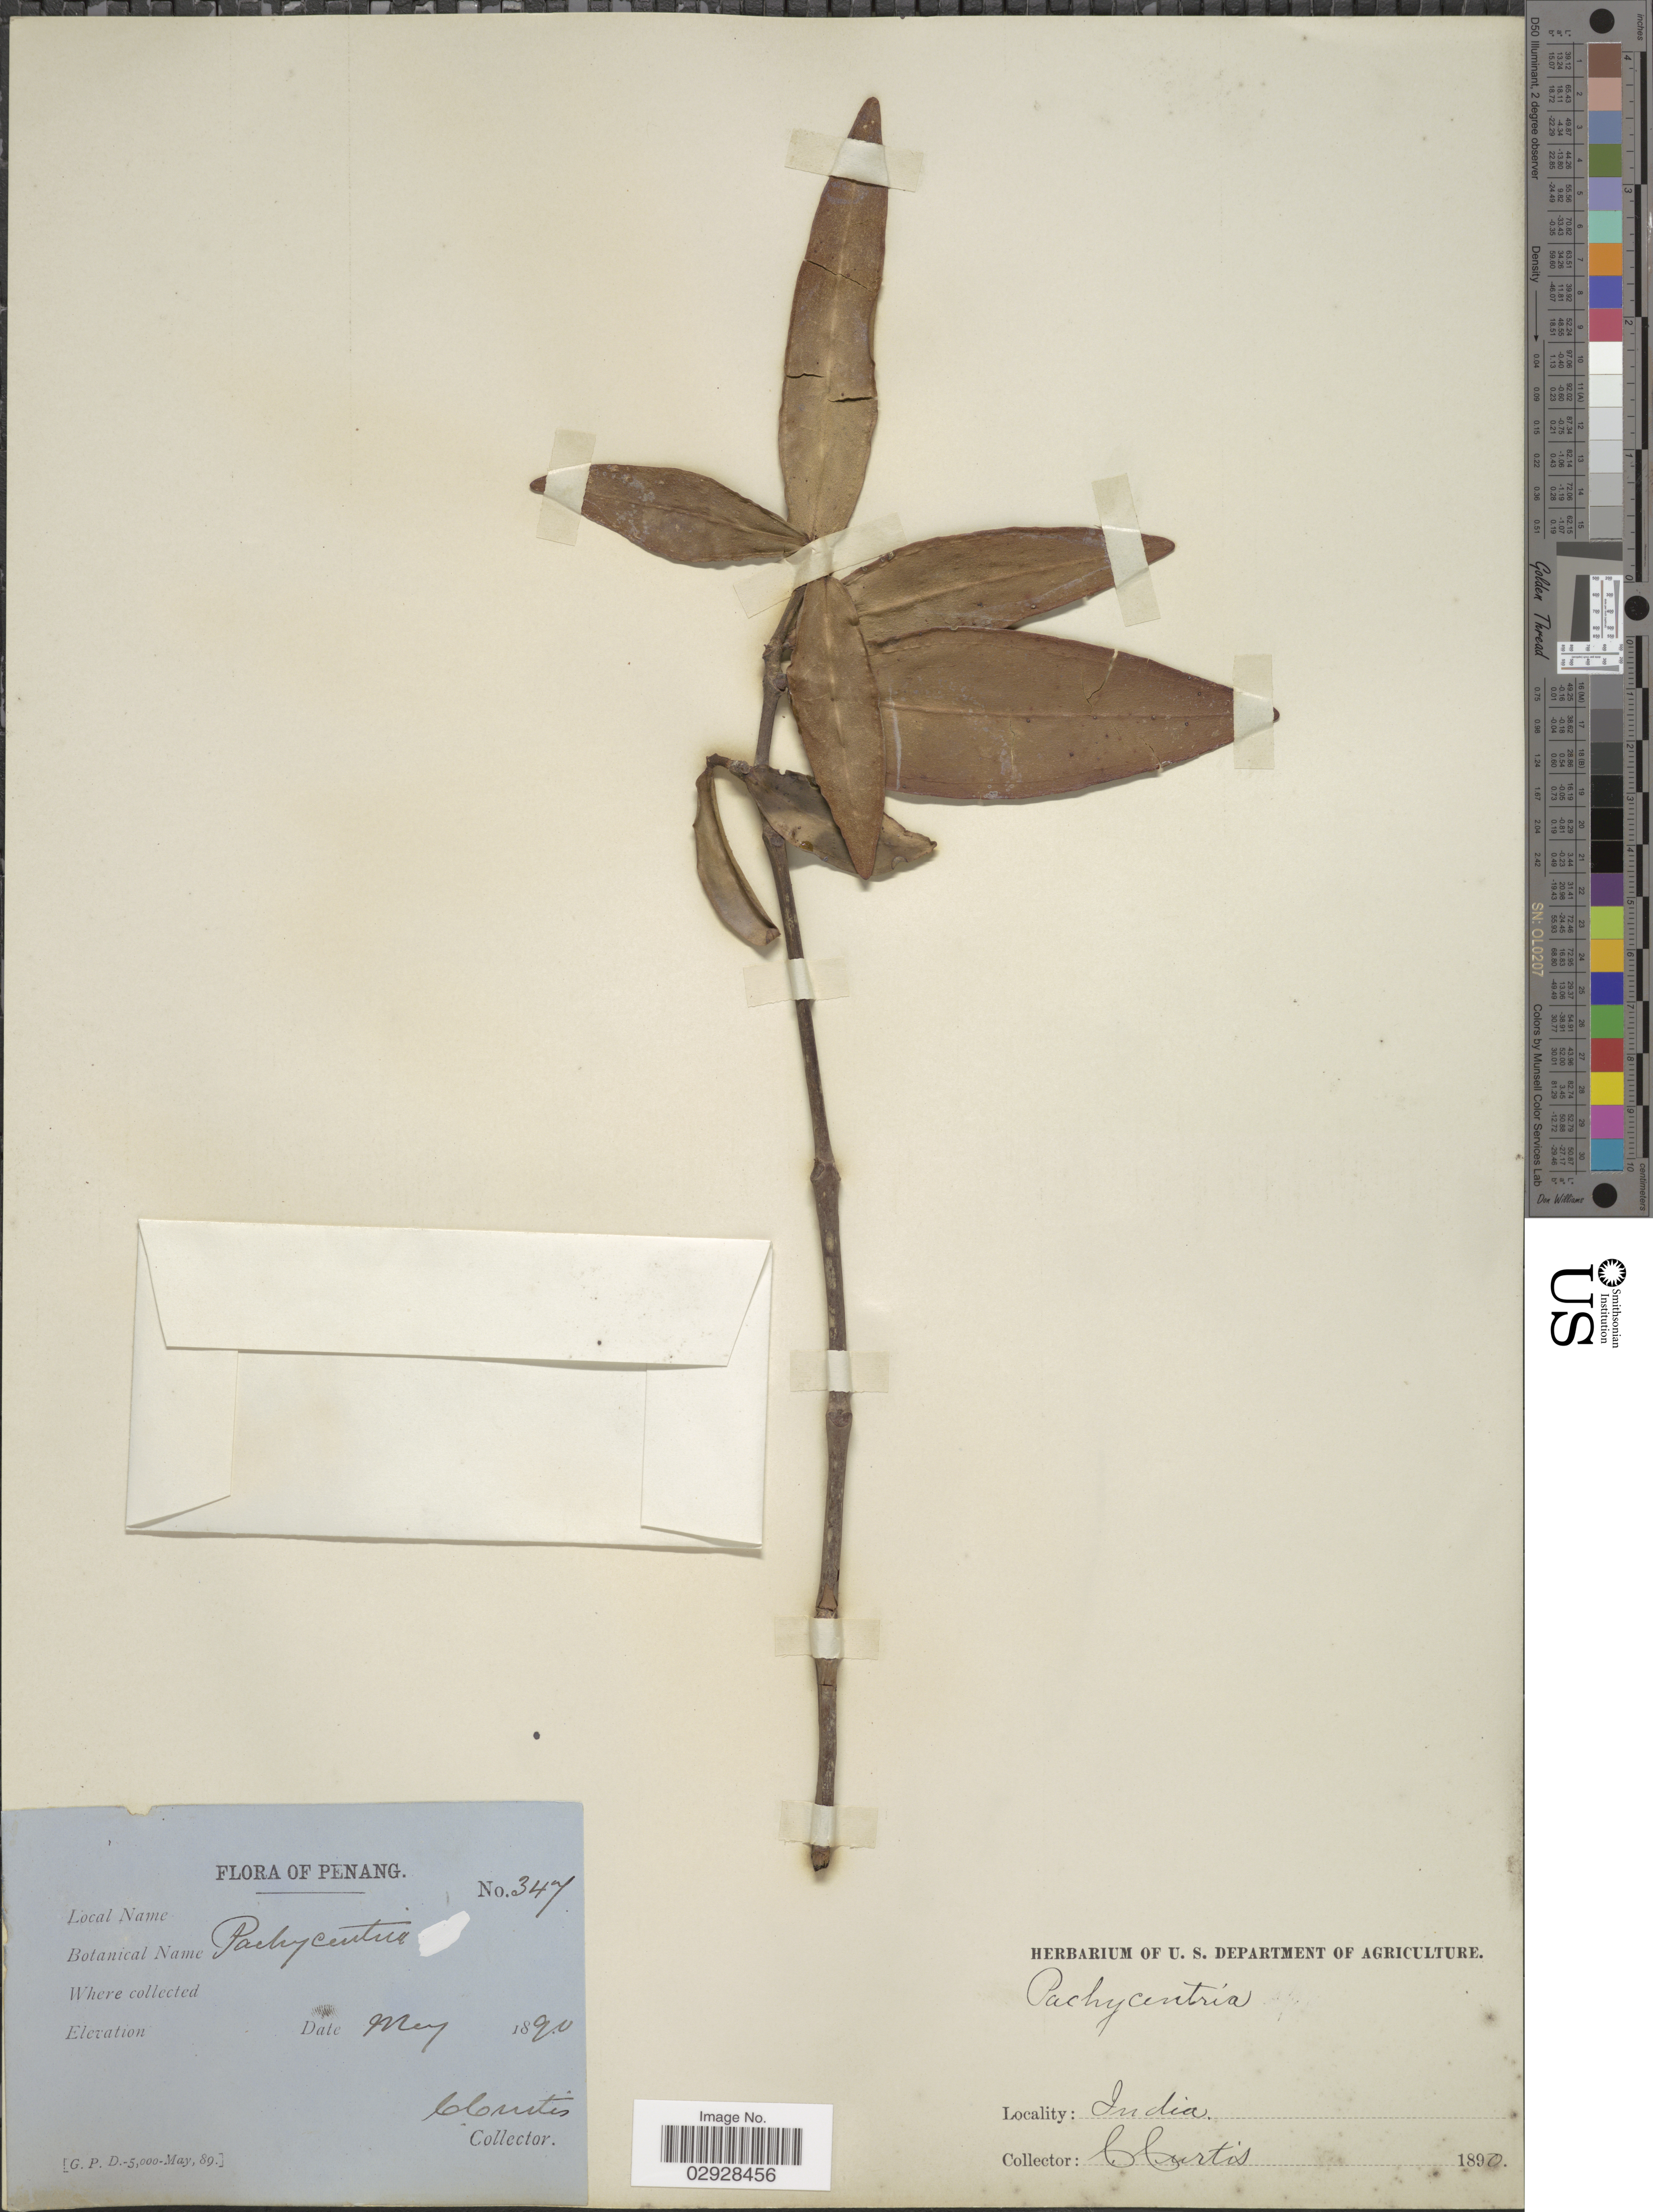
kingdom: Plantae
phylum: Tracheophyta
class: Magnoliopsida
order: Myrtales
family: Melastomataceae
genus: Pachycentria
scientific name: Pachycentria sp.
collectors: C. Curtis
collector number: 347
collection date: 1890-05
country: Malaysia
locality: Penang.